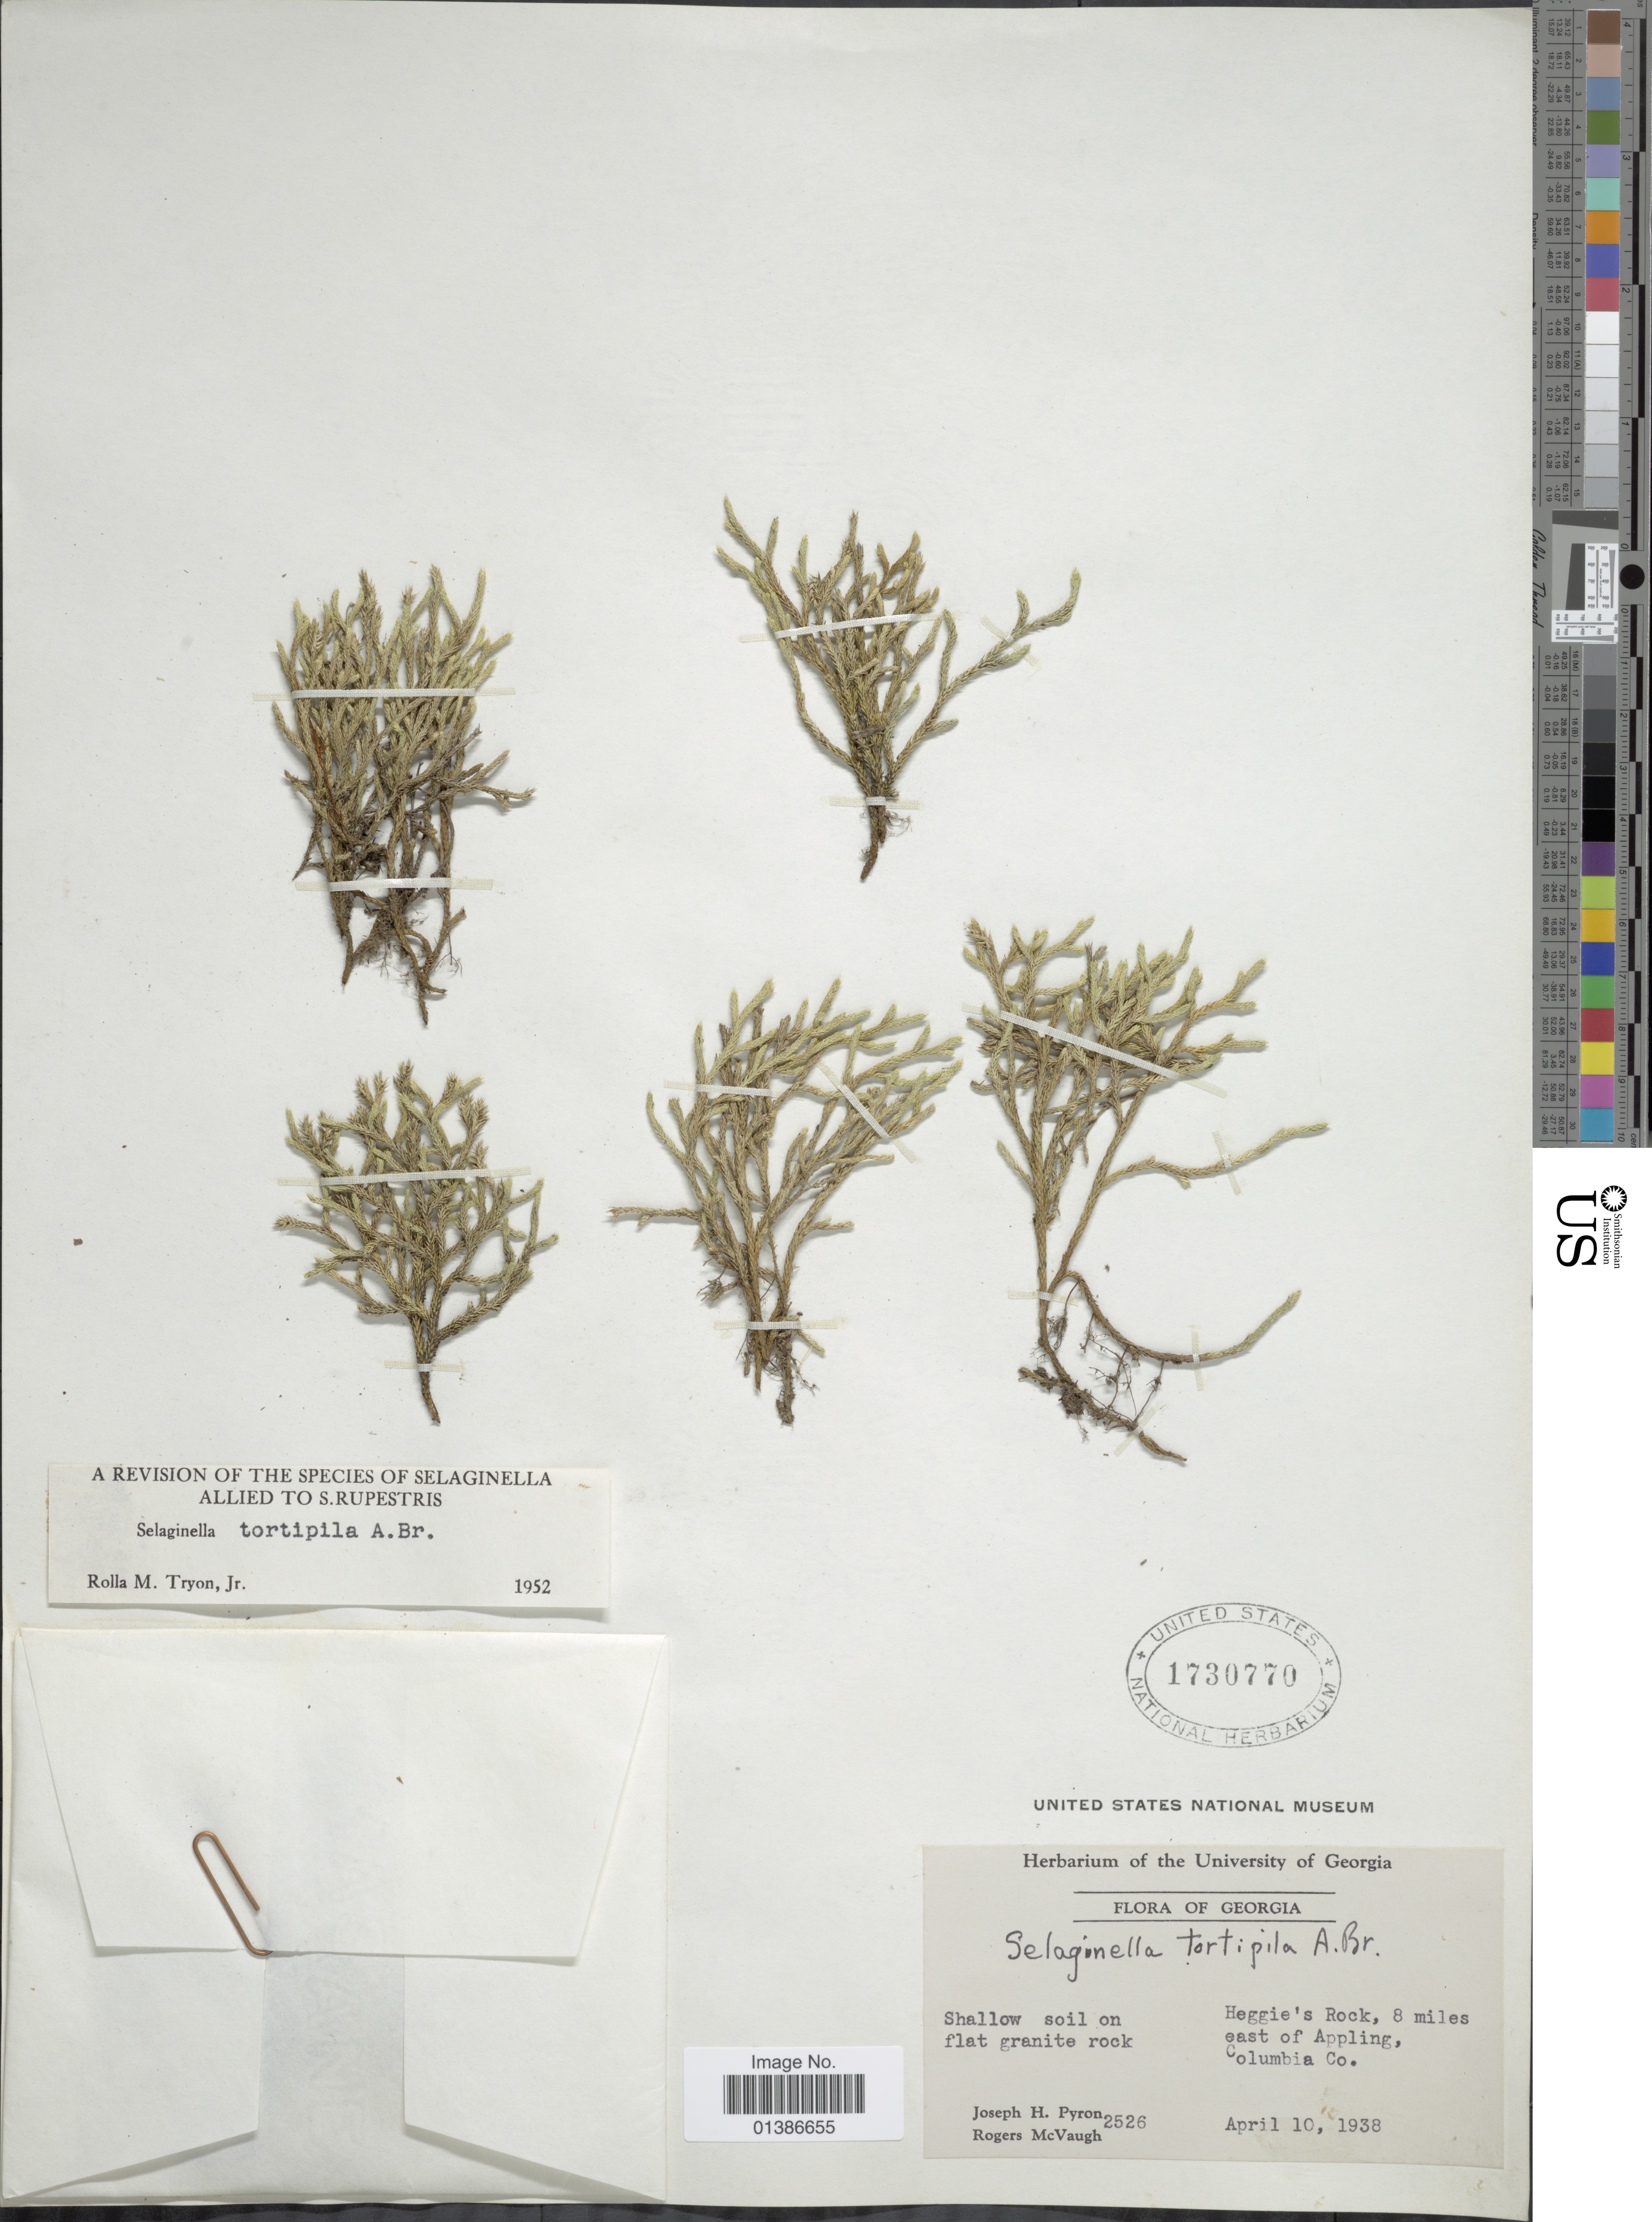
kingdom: Plantae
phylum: Tracheophyta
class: Lycopodiopsida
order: Selaginellales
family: Selaginellaceae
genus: Selaginella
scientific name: Selaginella tortipila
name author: A. Braun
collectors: J. H. Pyron & R. McVaugh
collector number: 2526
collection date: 1938-04-10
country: United States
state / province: Georgia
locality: Heggie's Rock, 8 miles east of Appling, Columbia Co.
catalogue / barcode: US 1730770